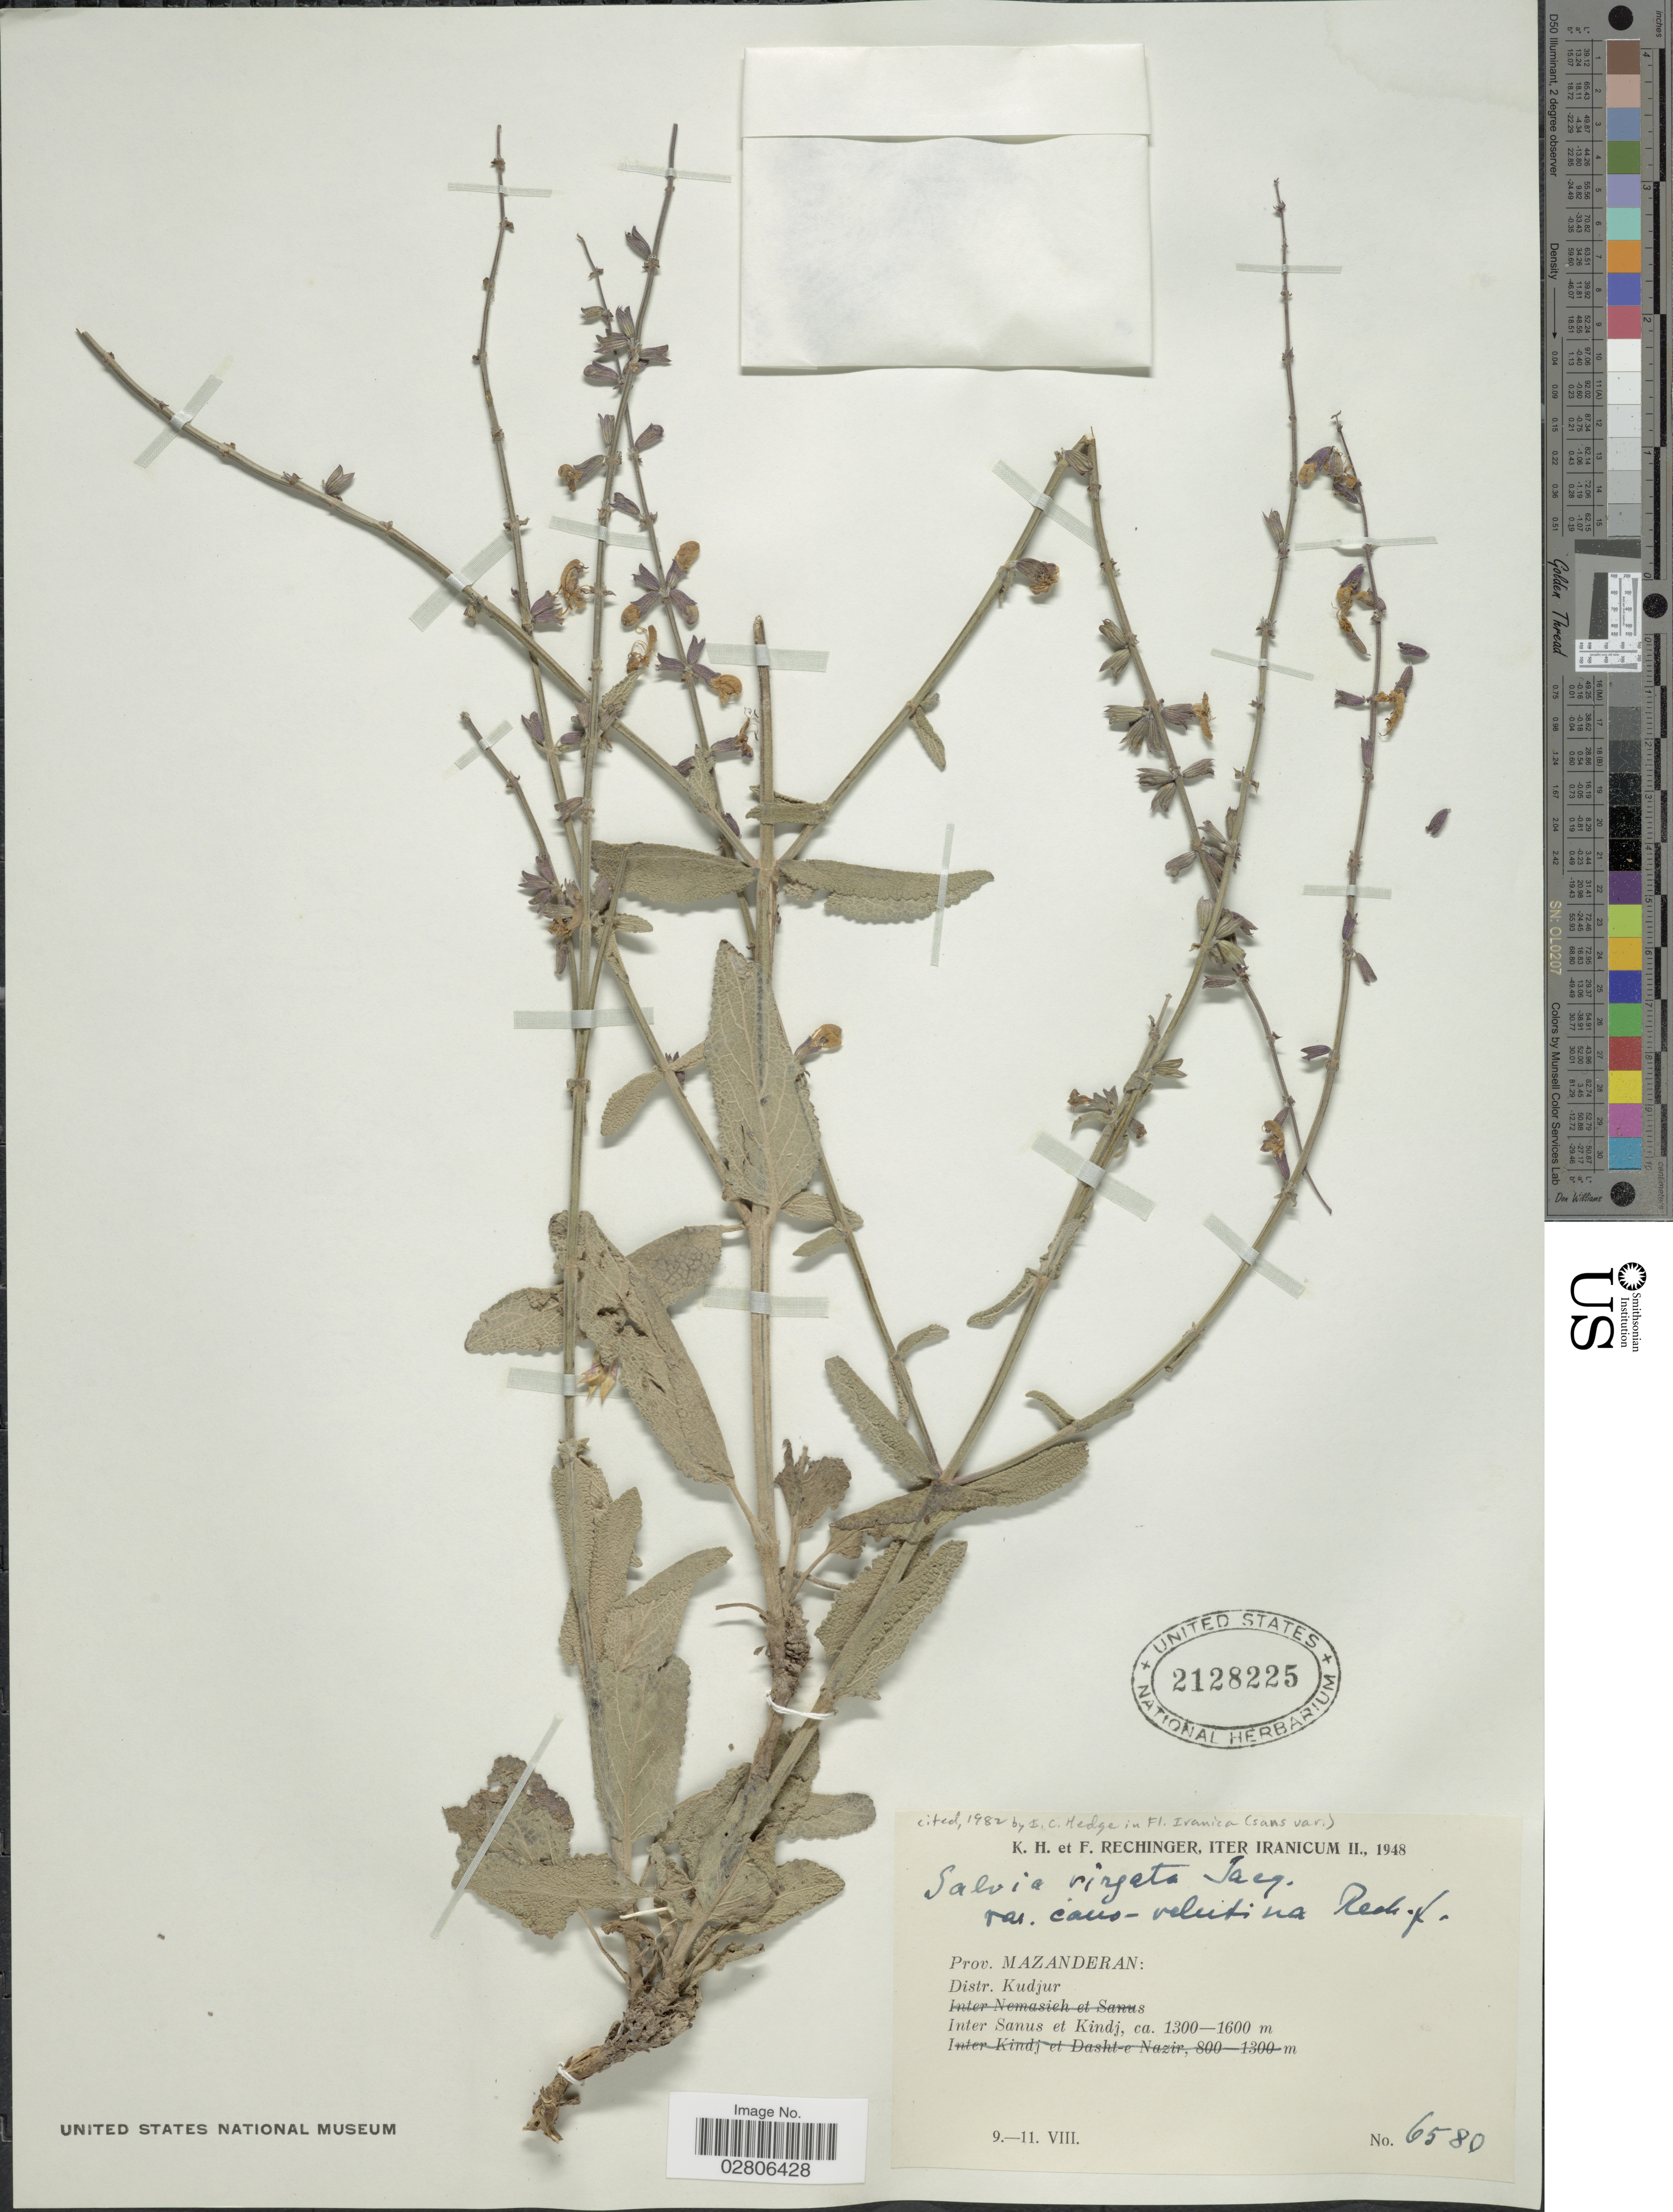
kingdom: Plantae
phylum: Tracheophyta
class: Magnoliopsida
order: Lamiales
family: Lamiaceae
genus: Salvia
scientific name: Salvia virgata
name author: Jacq.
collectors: K. H. Rechinger & F. Rechinger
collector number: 6580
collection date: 1948-08-09/1948-08-11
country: Iran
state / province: Mazandaran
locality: Prov. Mazanderan: Distr. Kudjur. Inter Sanus et Kindj. Iter Iranicum II.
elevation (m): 1300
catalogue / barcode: US 2128225